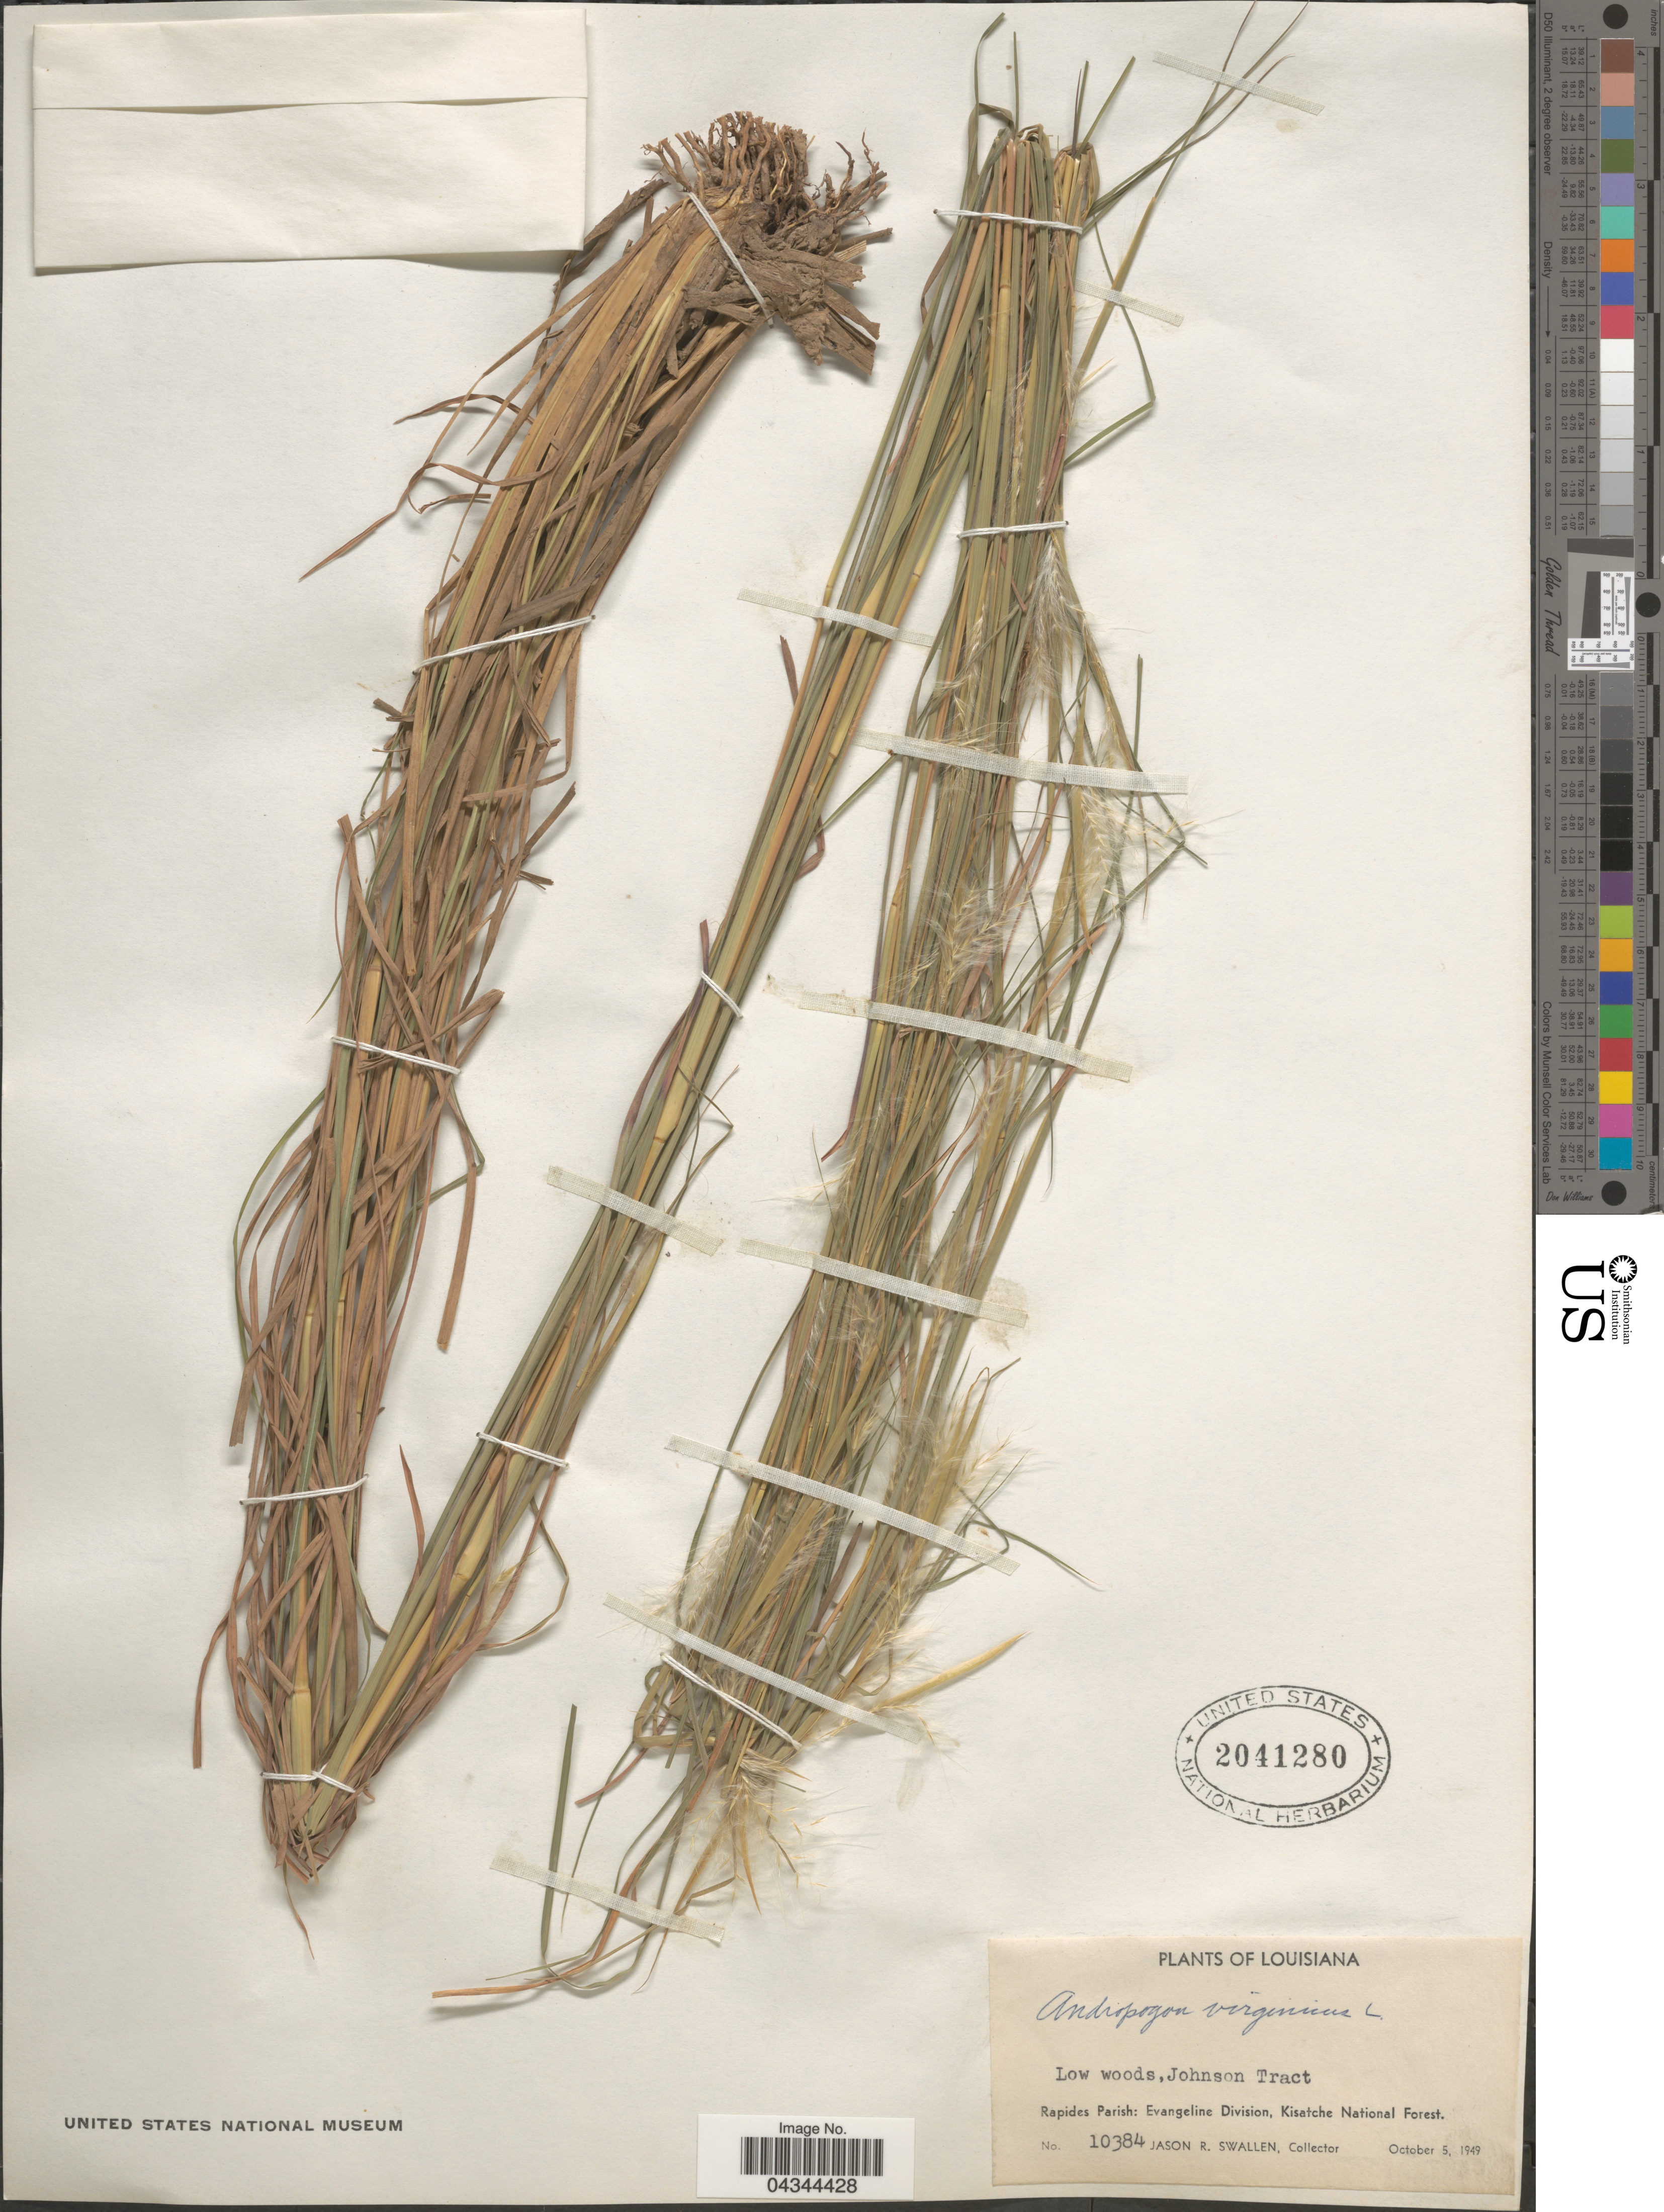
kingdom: Plantae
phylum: Tracheophyta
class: Liliopsida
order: Poales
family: Poaceae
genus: Andropogon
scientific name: Andropogon virginicus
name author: L.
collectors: J. R. Swallen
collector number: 10384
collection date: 1949-10-05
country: United States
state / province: Louisiana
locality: Johnson Tract. Rapides Parish: Evangeline Division, Kisatchie National Forest.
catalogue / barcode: US 2041280